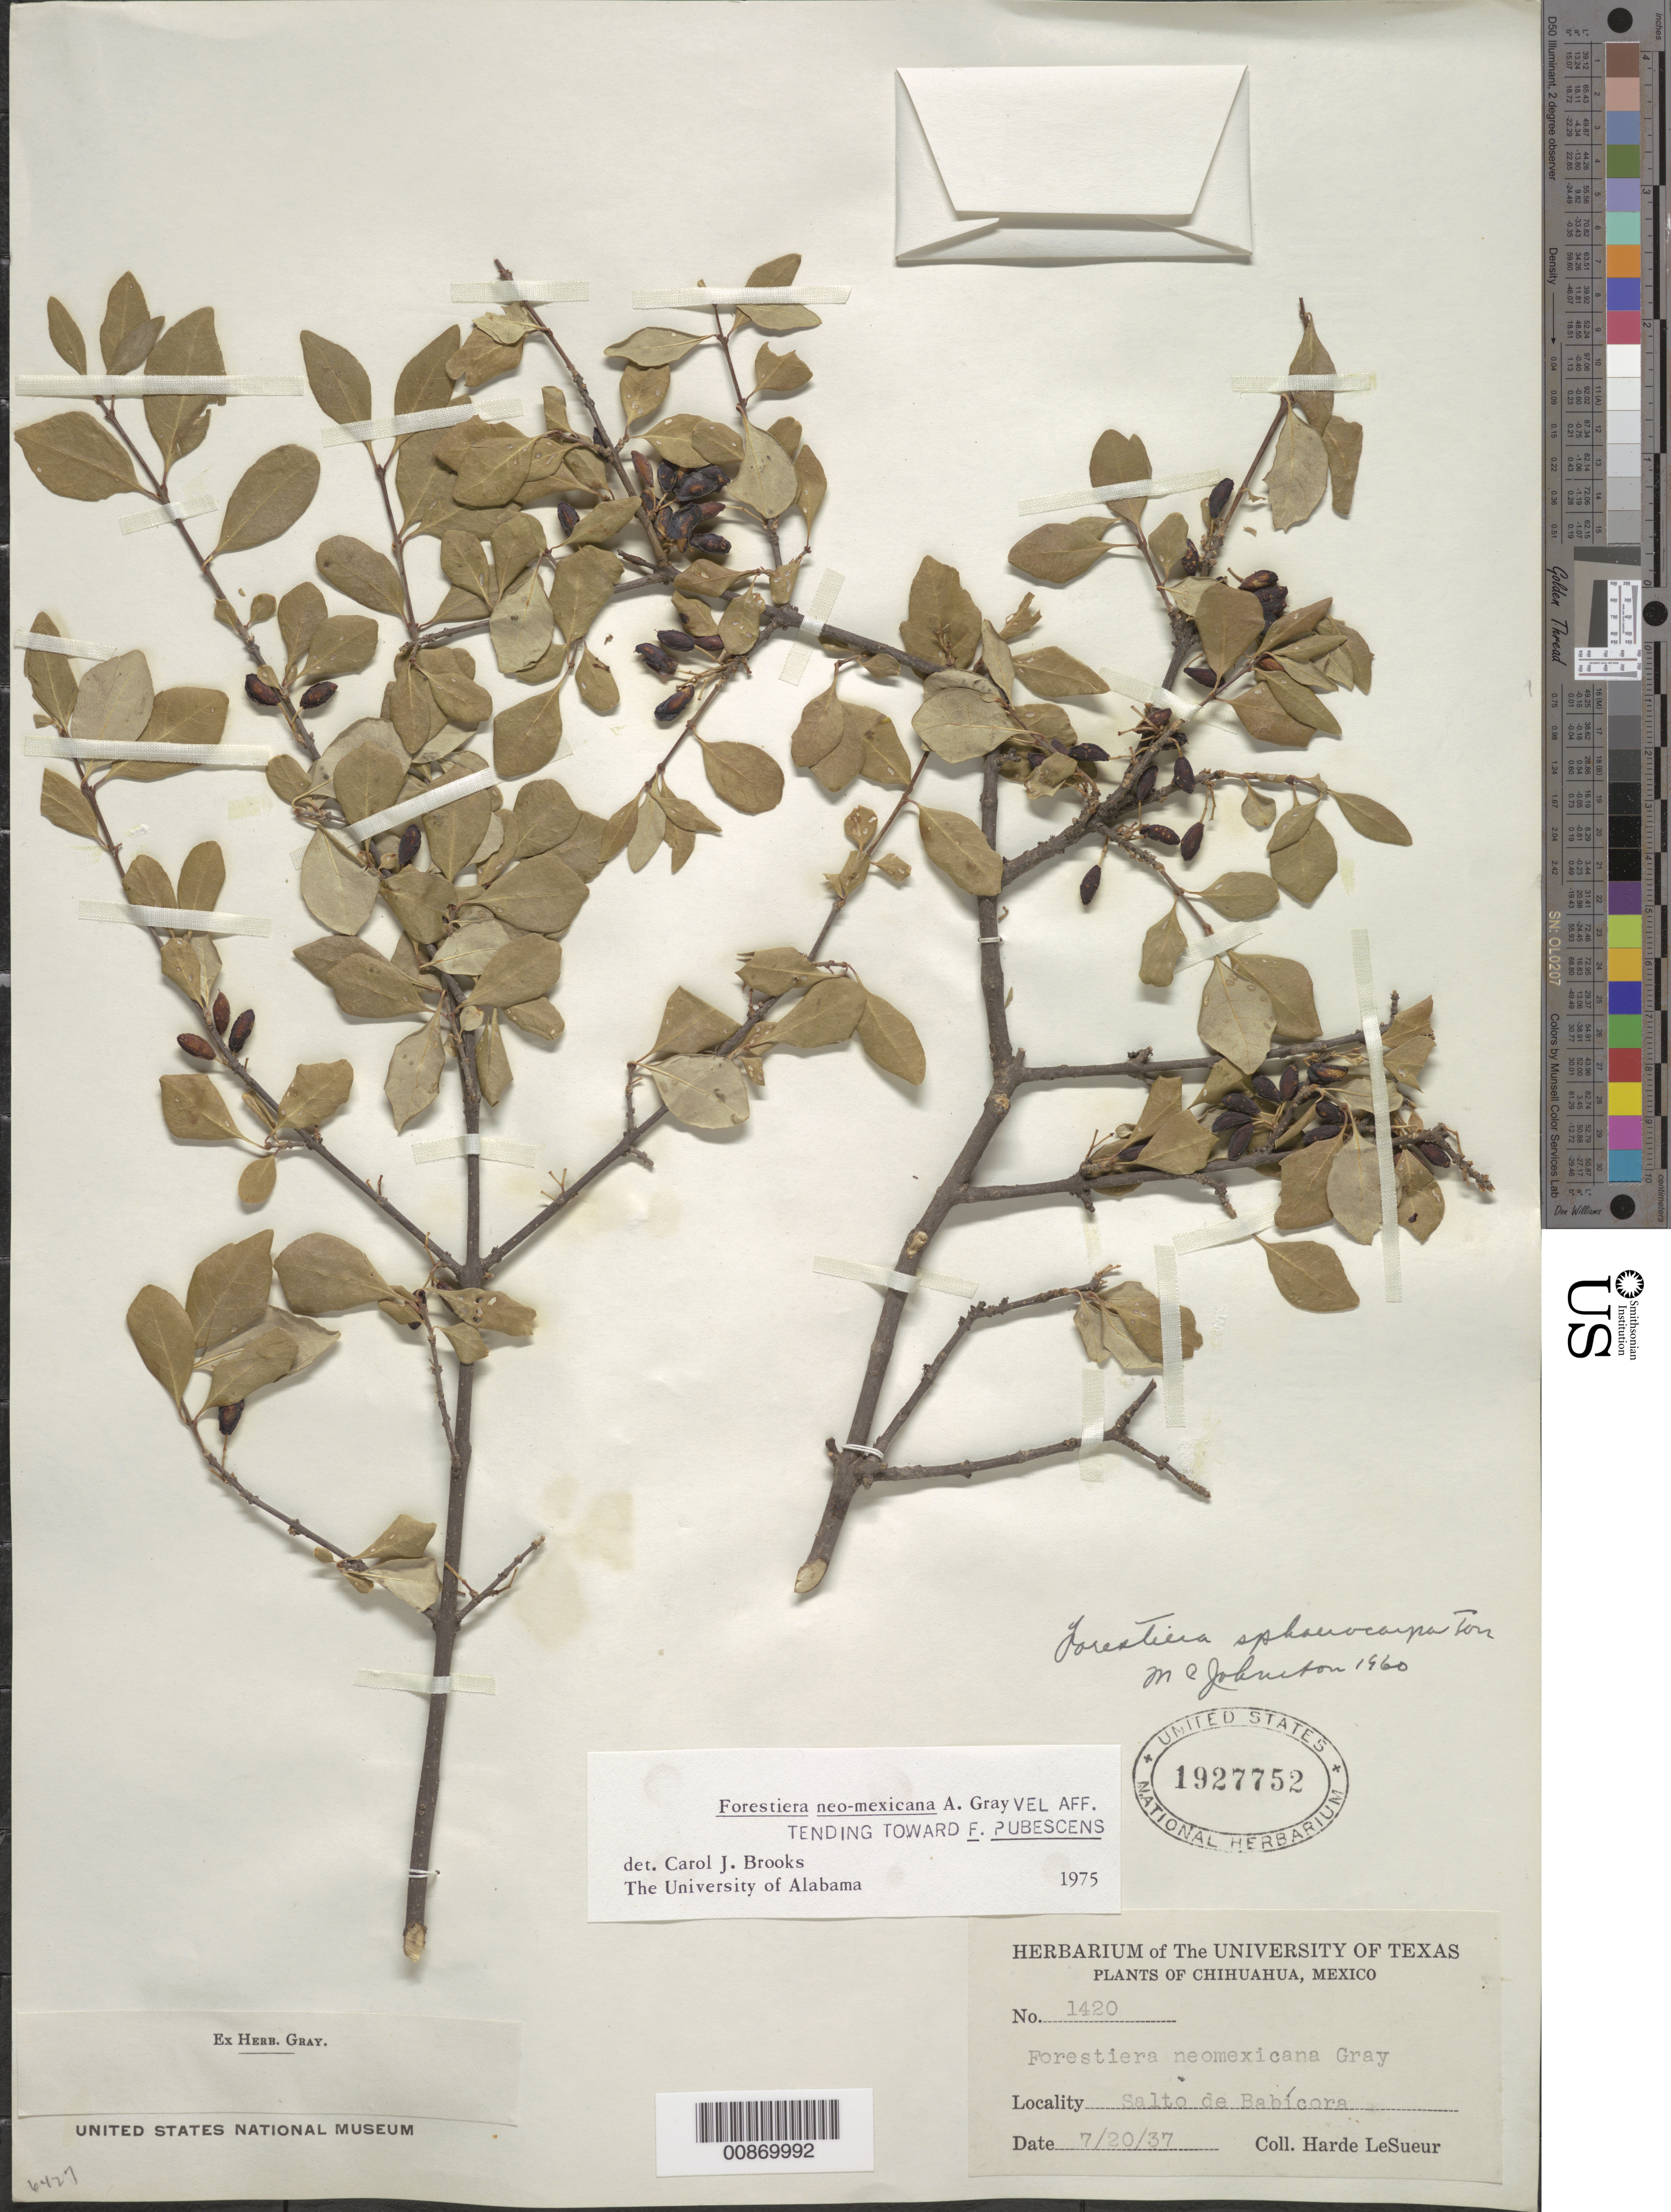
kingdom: Plantae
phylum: Tracheophyta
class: Magnoliopsida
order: Lamiales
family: Oleaceae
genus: Forestiera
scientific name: Forestiera neomexicana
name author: A. Gray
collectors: D. H. LeSueur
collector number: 1420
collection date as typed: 20 Jul 1937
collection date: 1937-07-20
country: Mexico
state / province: Chihuahua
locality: Salto de Babícora, Chihuahua.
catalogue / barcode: US 1927752